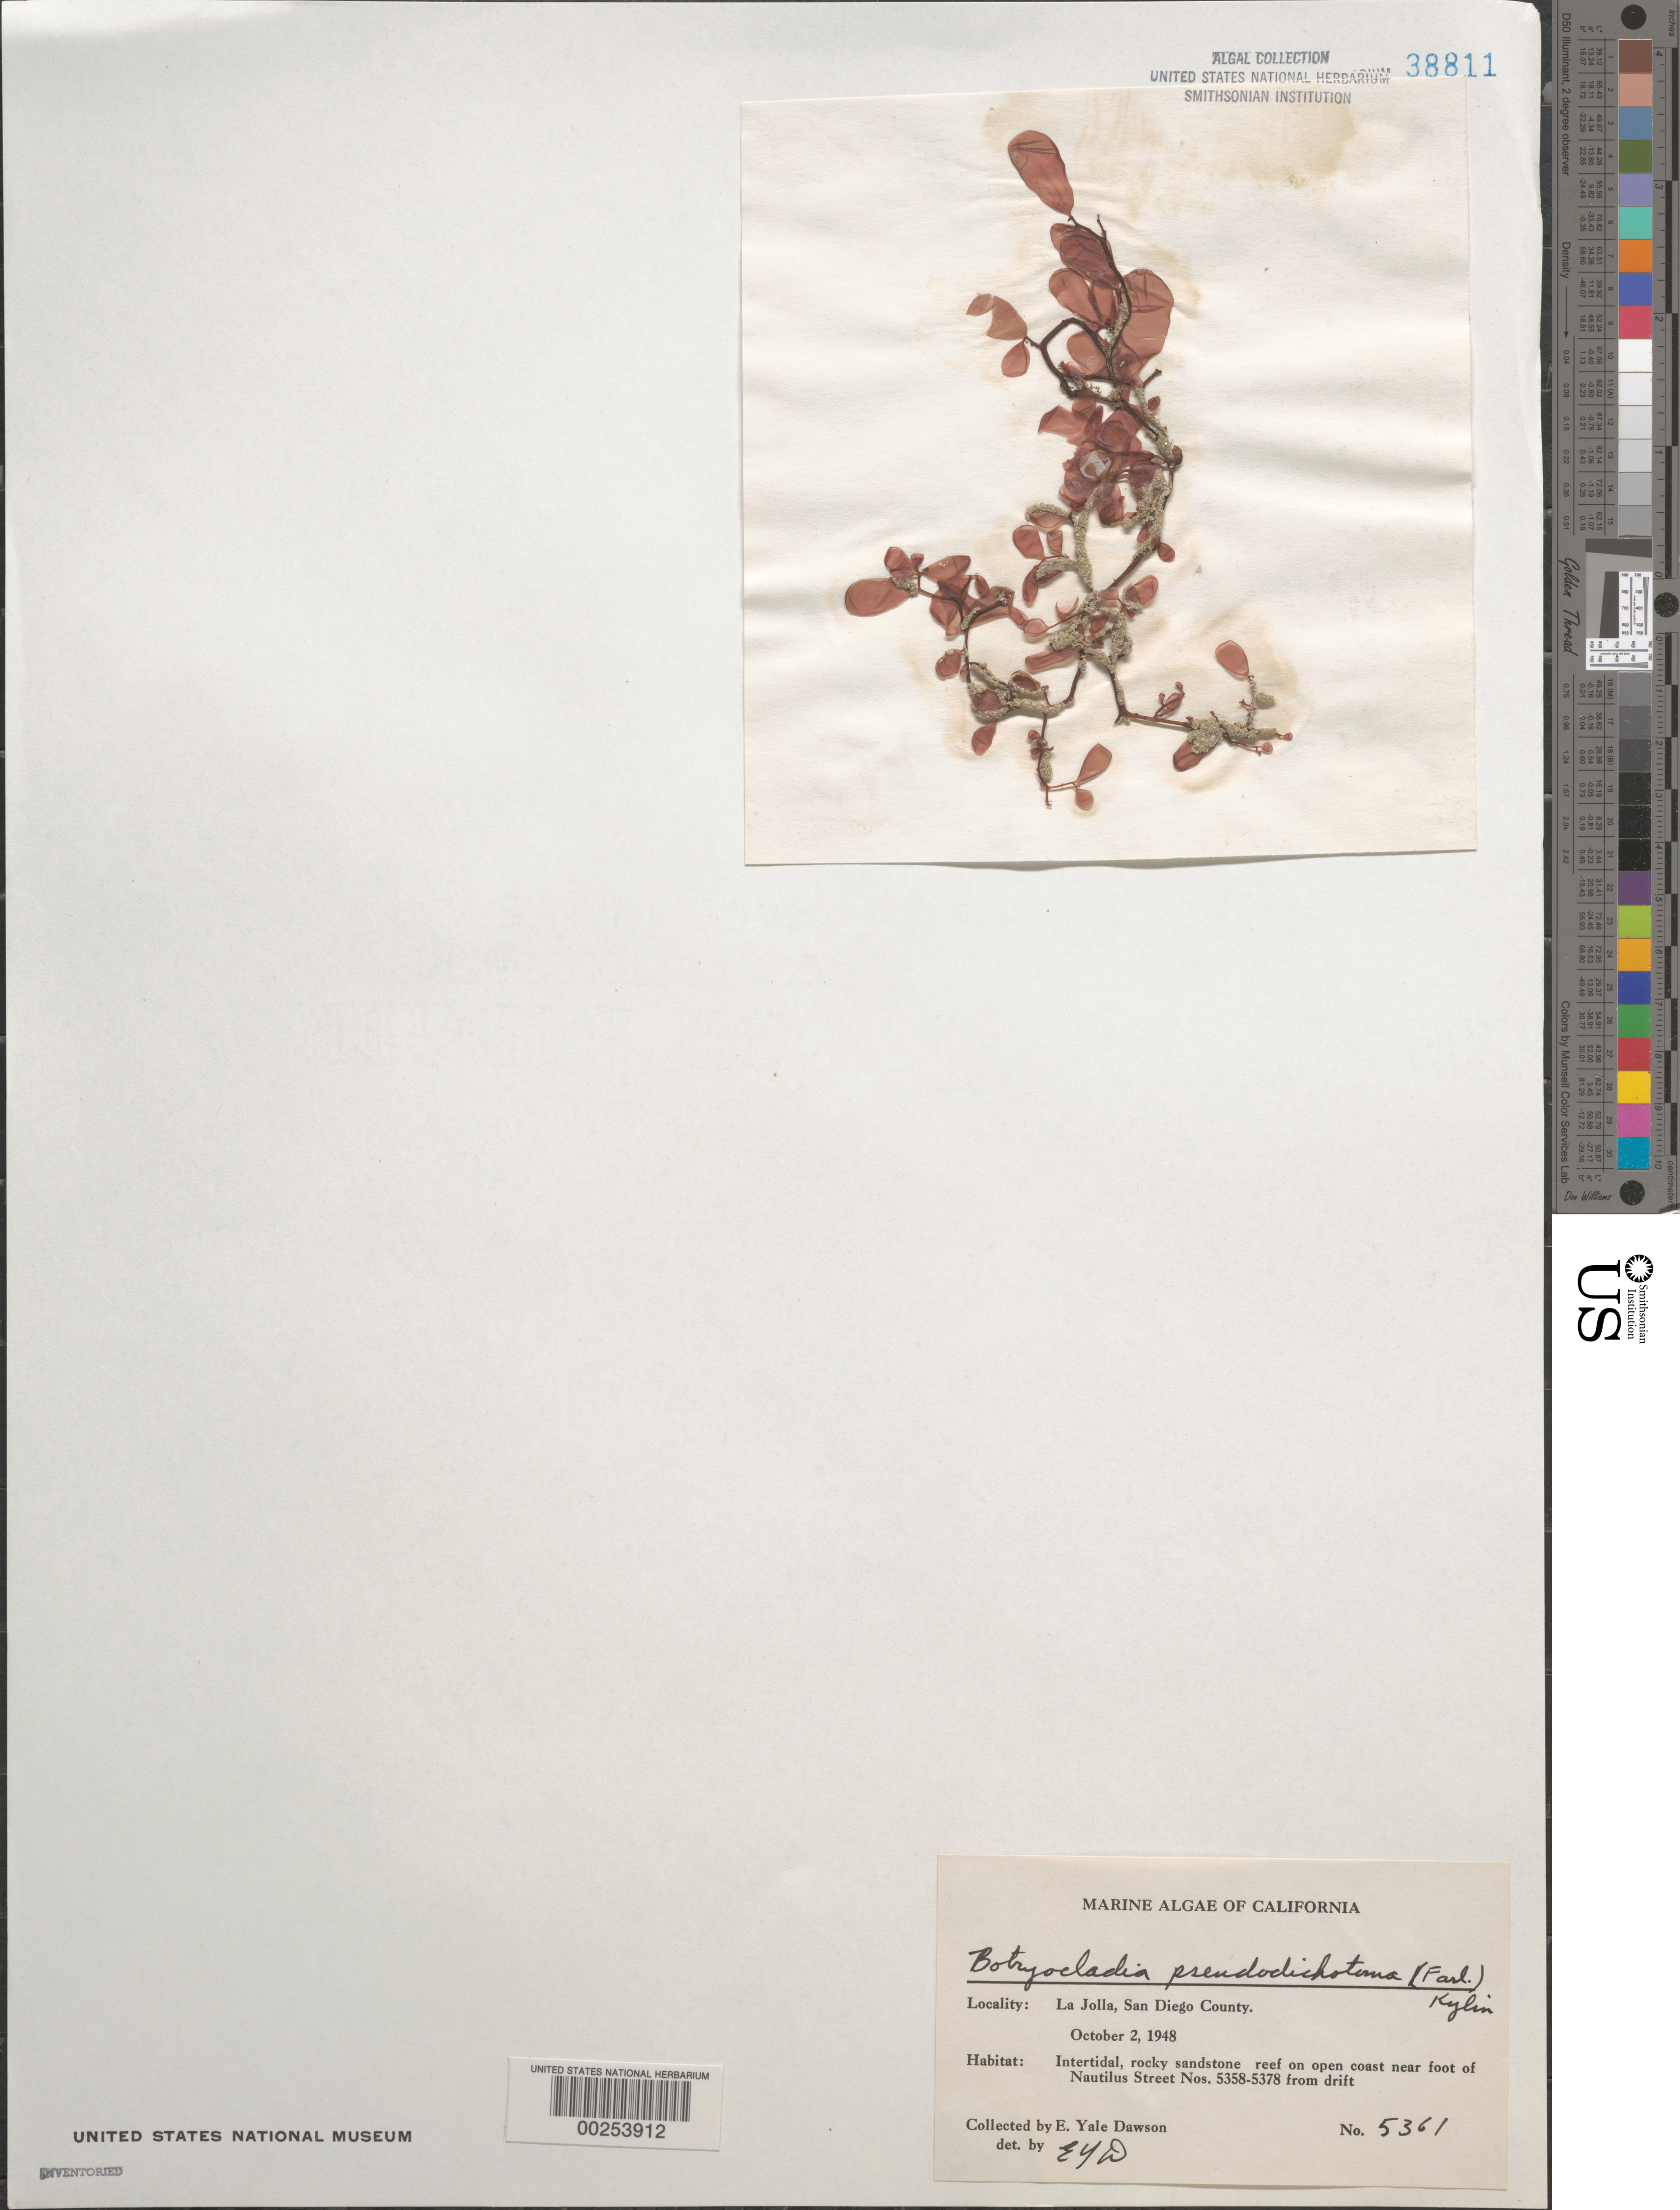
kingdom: Plantae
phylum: Rhodophyta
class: Florideophyceae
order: Rhodymeniales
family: Rhodymeniaceae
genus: Botryocladia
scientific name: Botryocladia pseudodichotoma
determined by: Dawson, E. Y.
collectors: E. Y. Dawson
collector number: EYD 5361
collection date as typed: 02 Oct 1948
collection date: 1948-10-02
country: United States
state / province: California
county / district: San Diego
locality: La Jolla, near foot of Nautilus Street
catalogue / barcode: US 38811